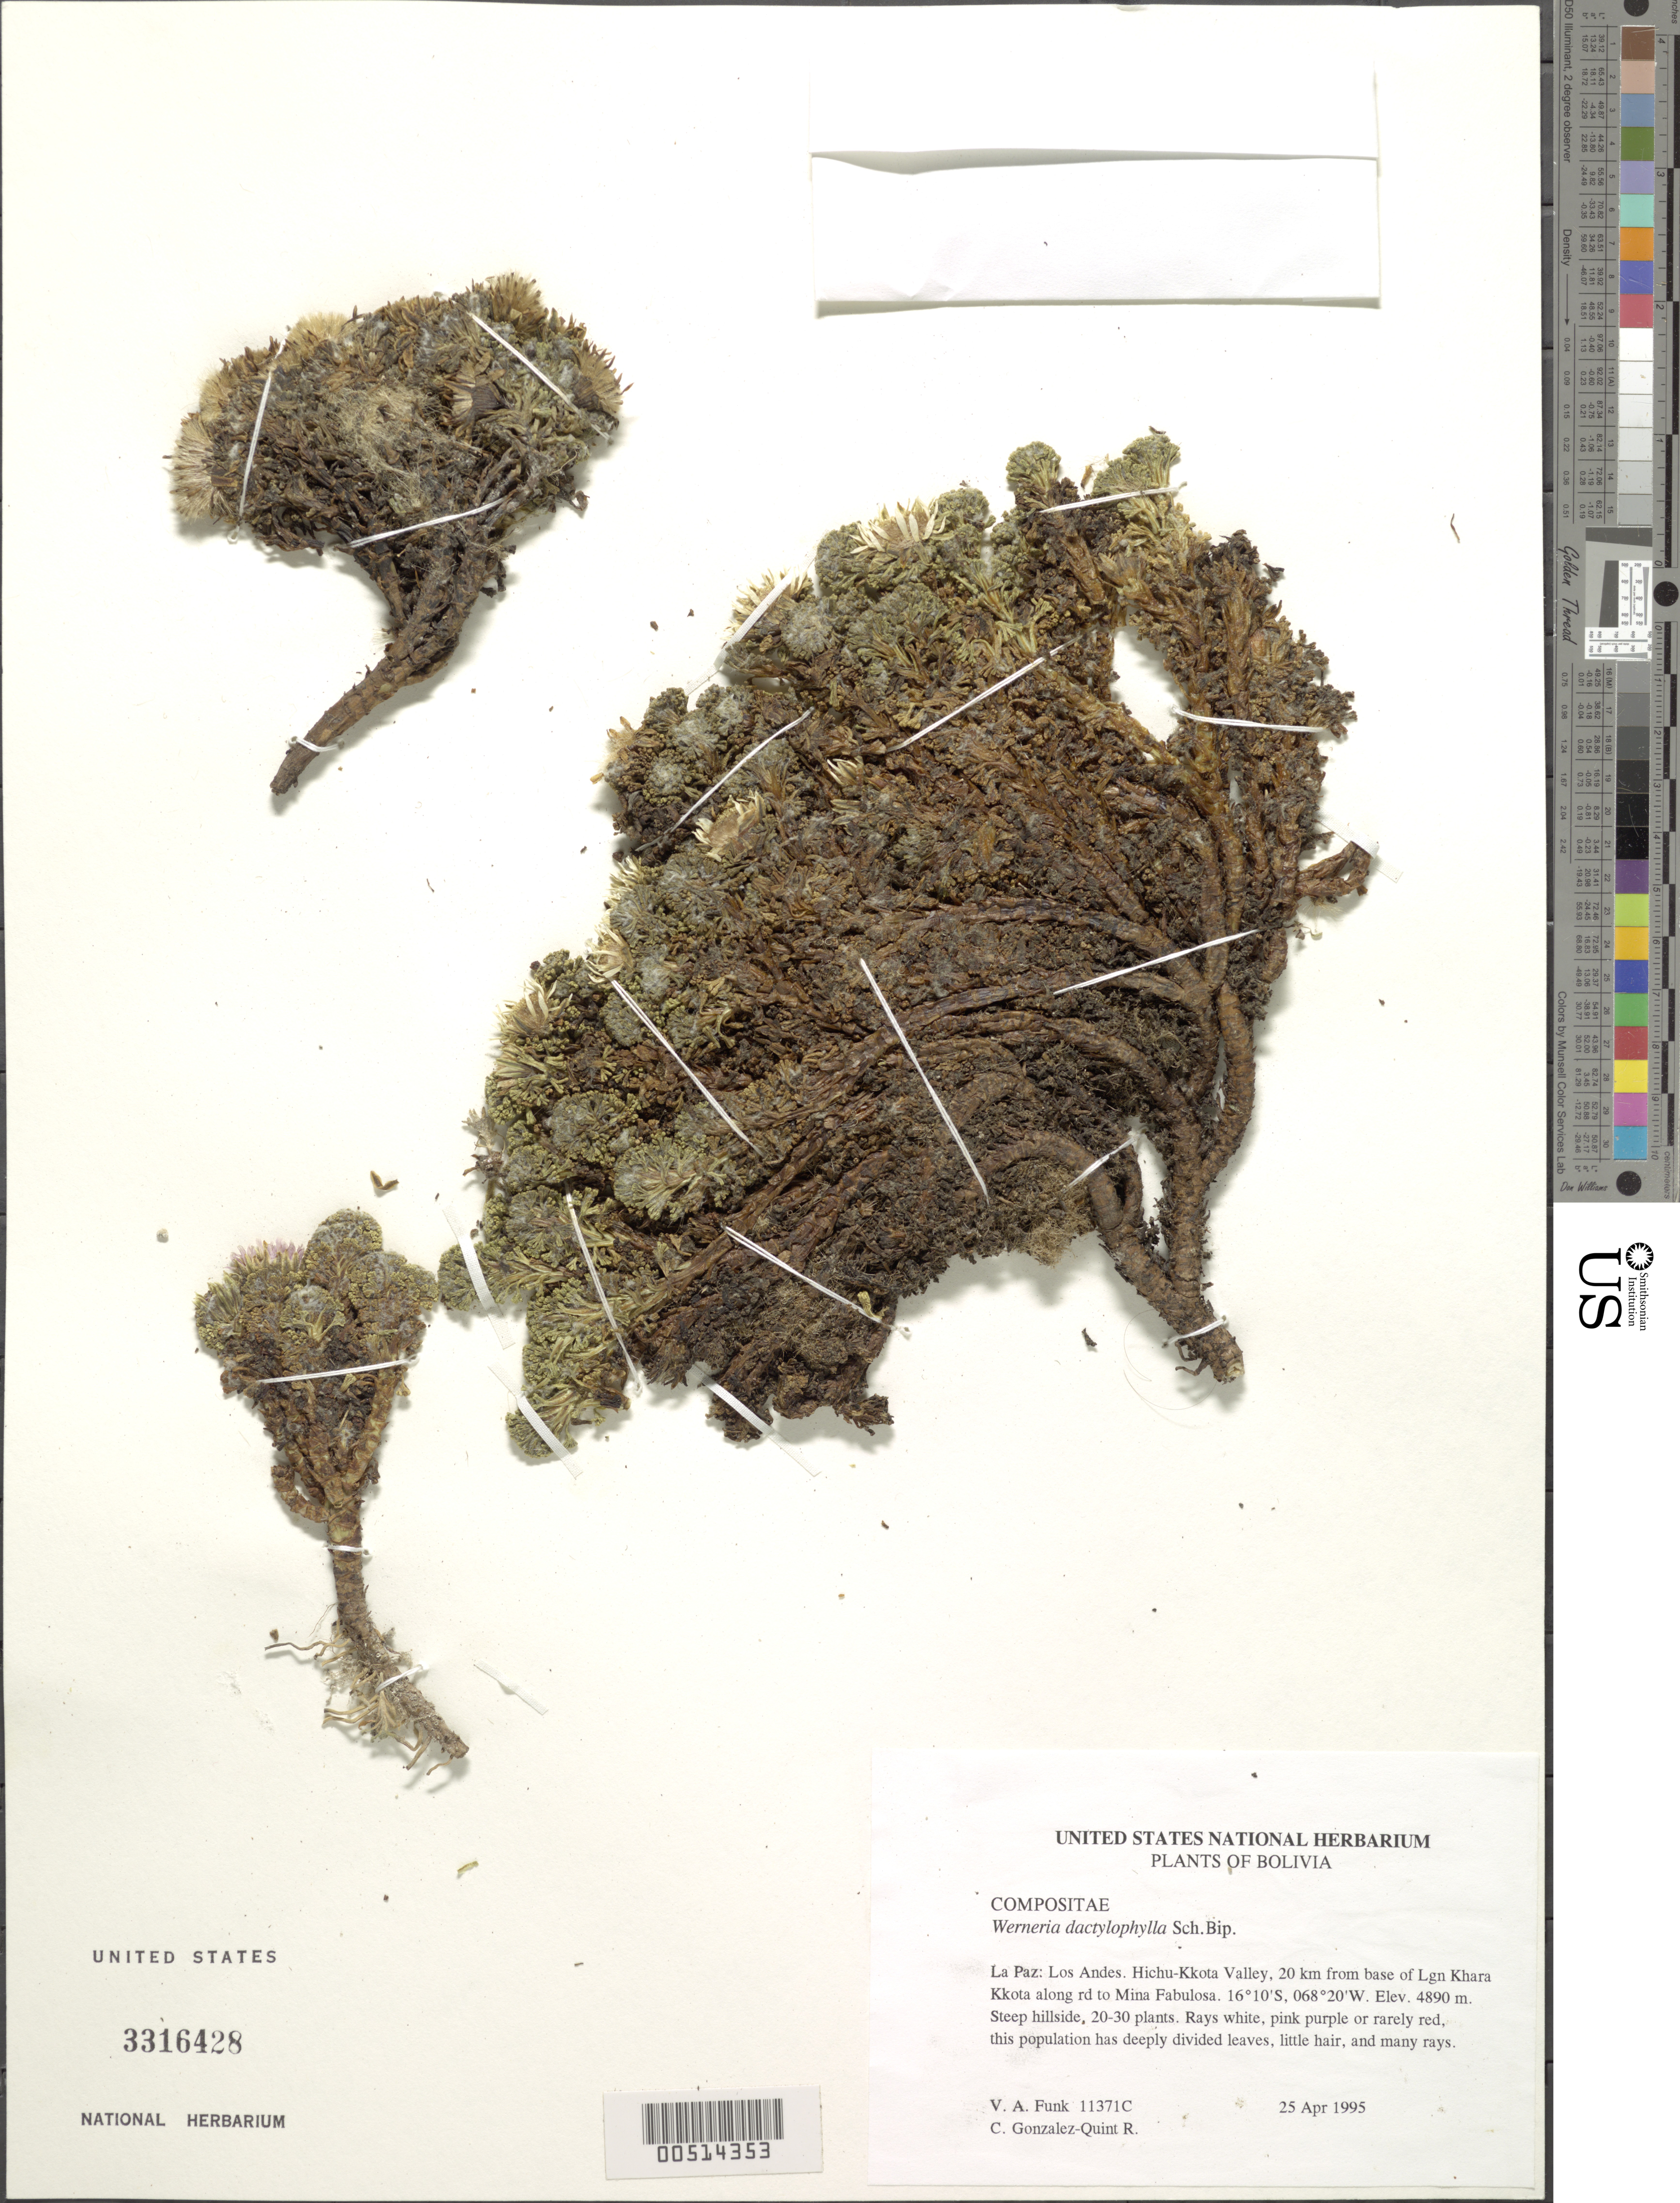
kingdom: Plantae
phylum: Tracheophyta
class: Magnoliopsida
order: Asterales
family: Asteraceae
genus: Xenophyllum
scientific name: Xenophyllum dactylophyllum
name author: (Sch. Bip.) V.A. Funk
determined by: Funk, Vicki A., (BOT), Smithsonian Institution - National Museum of Natural History (UNITED STATES)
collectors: V. Funk & C. González-Quint R.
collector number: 11371C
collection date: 1995-04-25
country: Bolivia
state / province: La Paz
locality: Los Andes, Hichu-Kkota Valley, 20 km from base of Lgn Khara Kkota along road to Mina Fabulosa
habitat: Steep hillside, 20-30 plants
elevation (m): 4890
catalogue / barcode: US 3316428